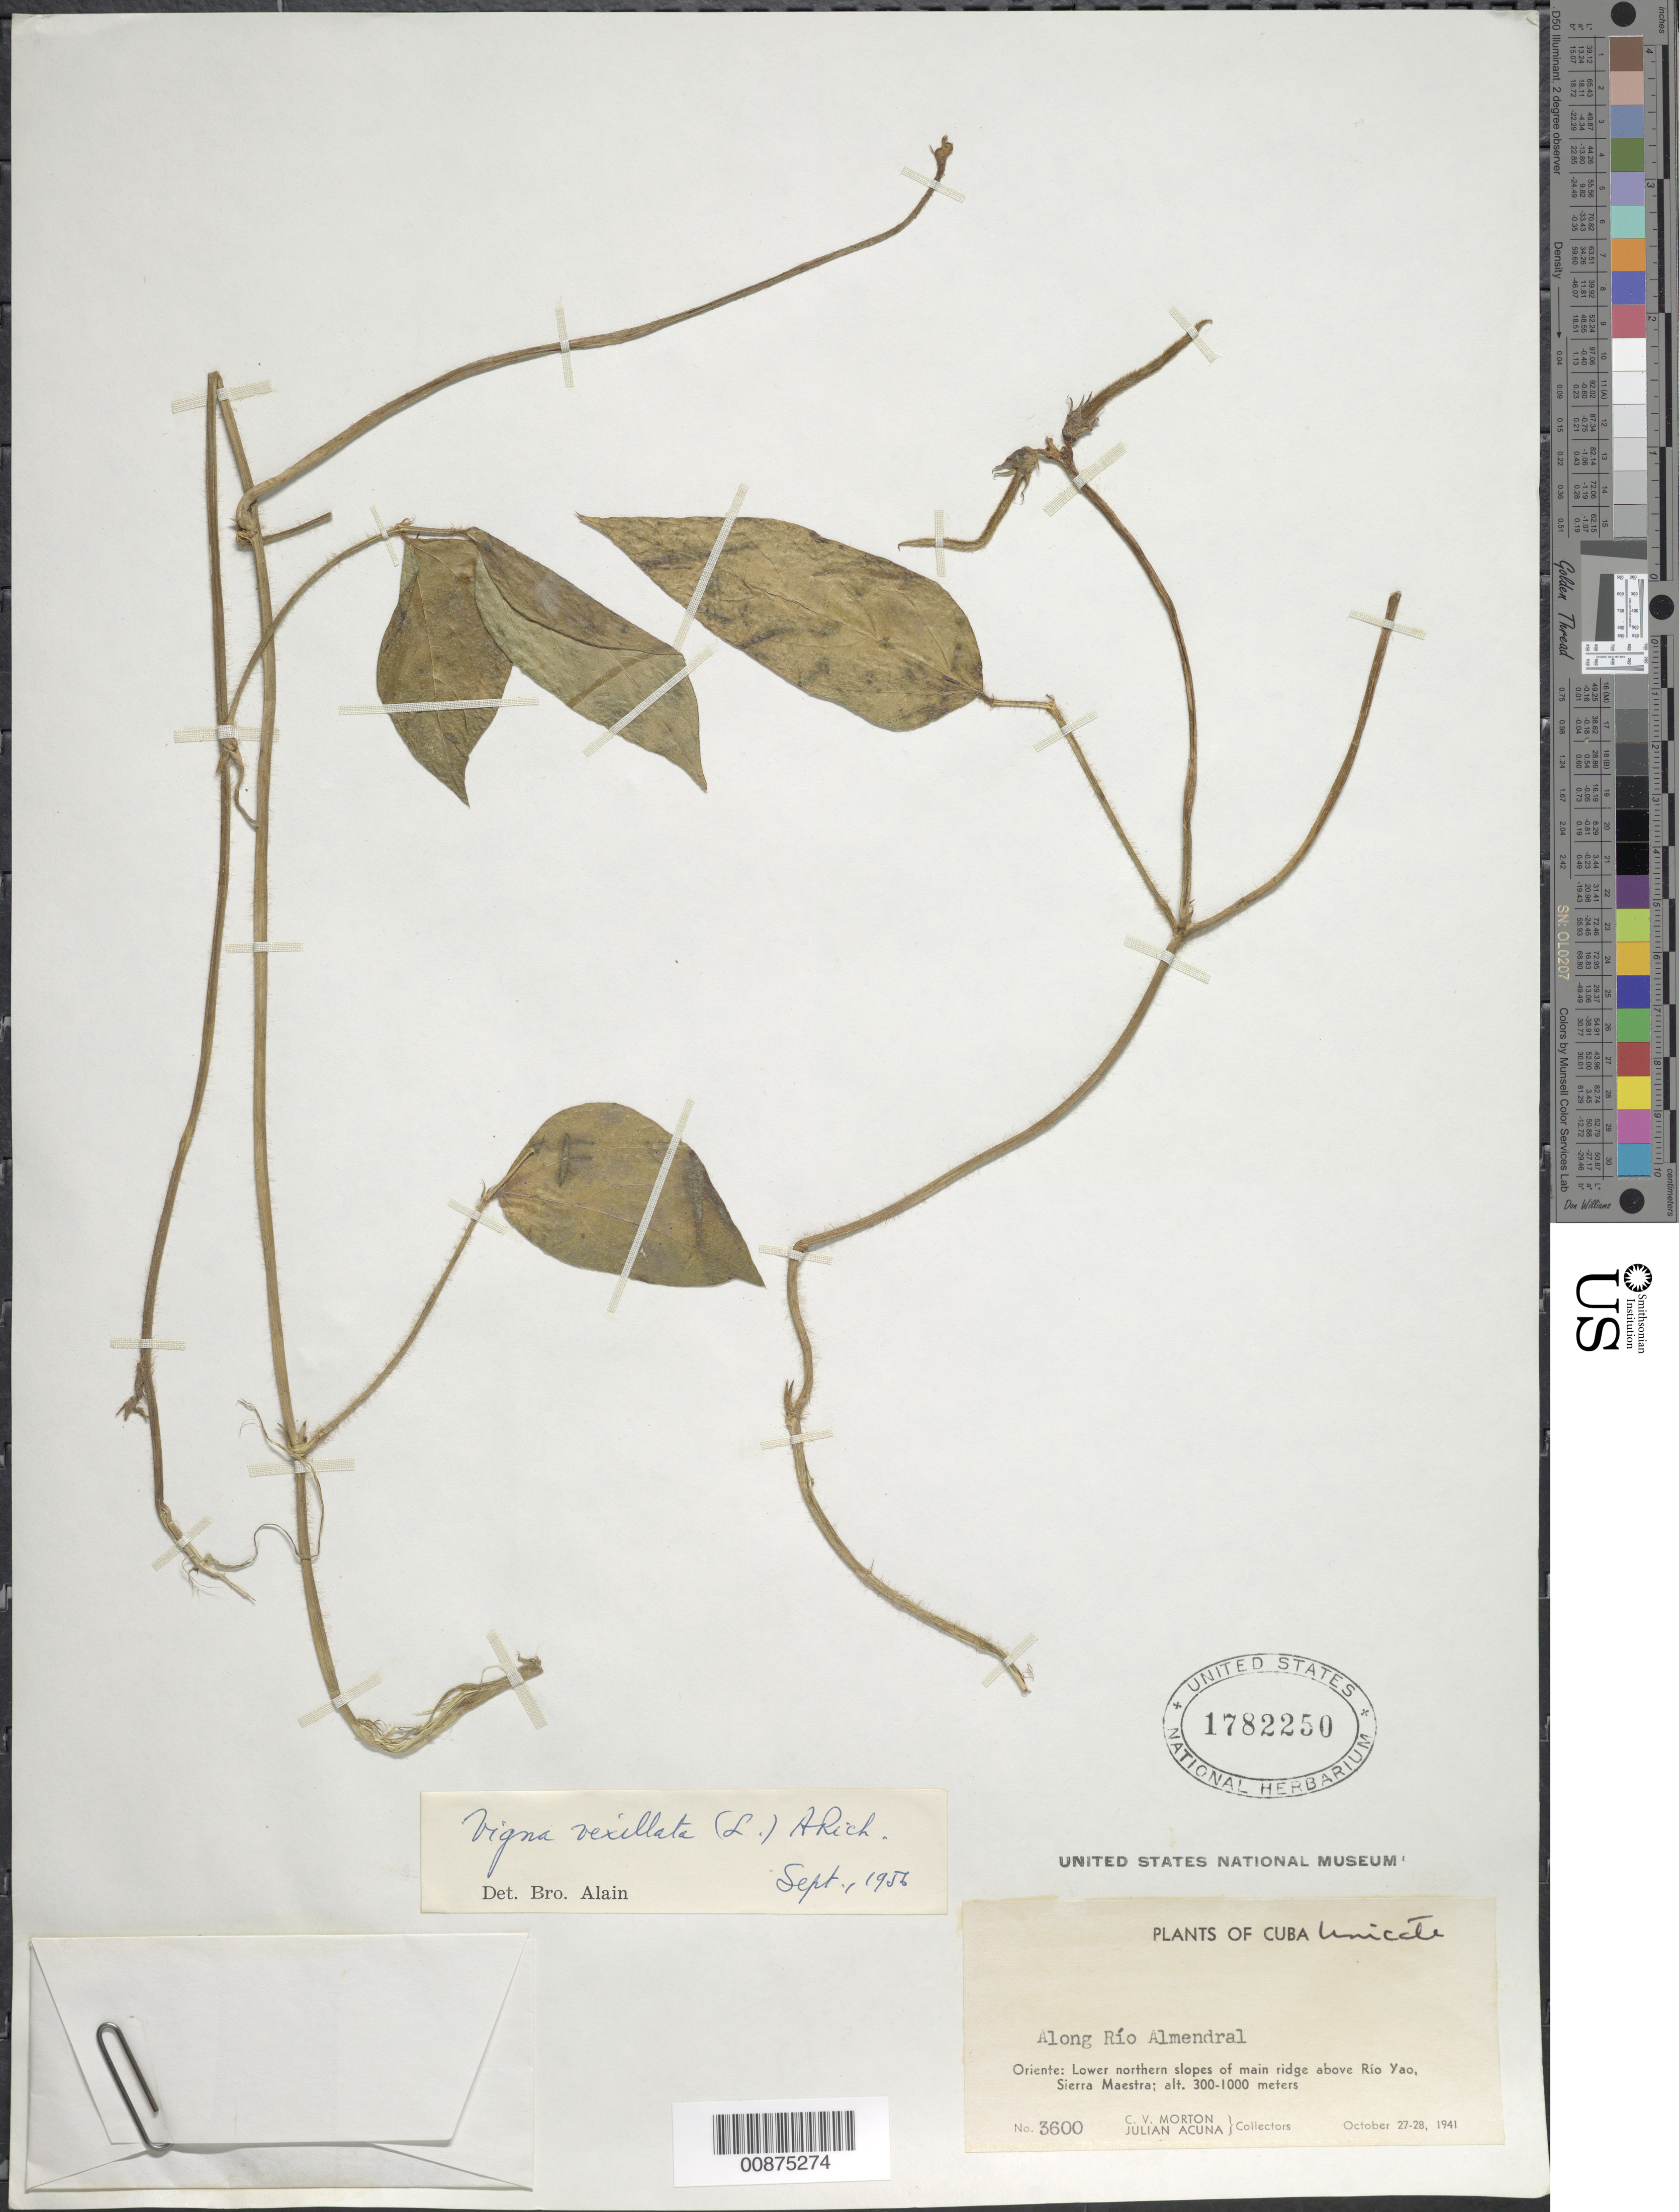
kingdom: Plantae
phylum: Tracheophyta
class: Magnoliopsida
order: Fabales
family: Fabaceae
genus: Vigna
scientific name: Vigna vexillata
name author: (L.) A. Rich.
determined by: Liogier, Alain H.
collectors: C. V. Morton & J. Acuña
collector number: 3600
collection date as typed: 27 Oct 1941 to 28 Oct 1941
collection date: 1941-10-27/1941-10-28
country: Cuba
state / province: Oriente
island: Cuba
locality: Along Río Almendral Lower northern slopes of main ridge above Río Yao, Sierra Maestra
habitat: Along river.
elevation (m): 300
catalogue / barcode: US 1782250